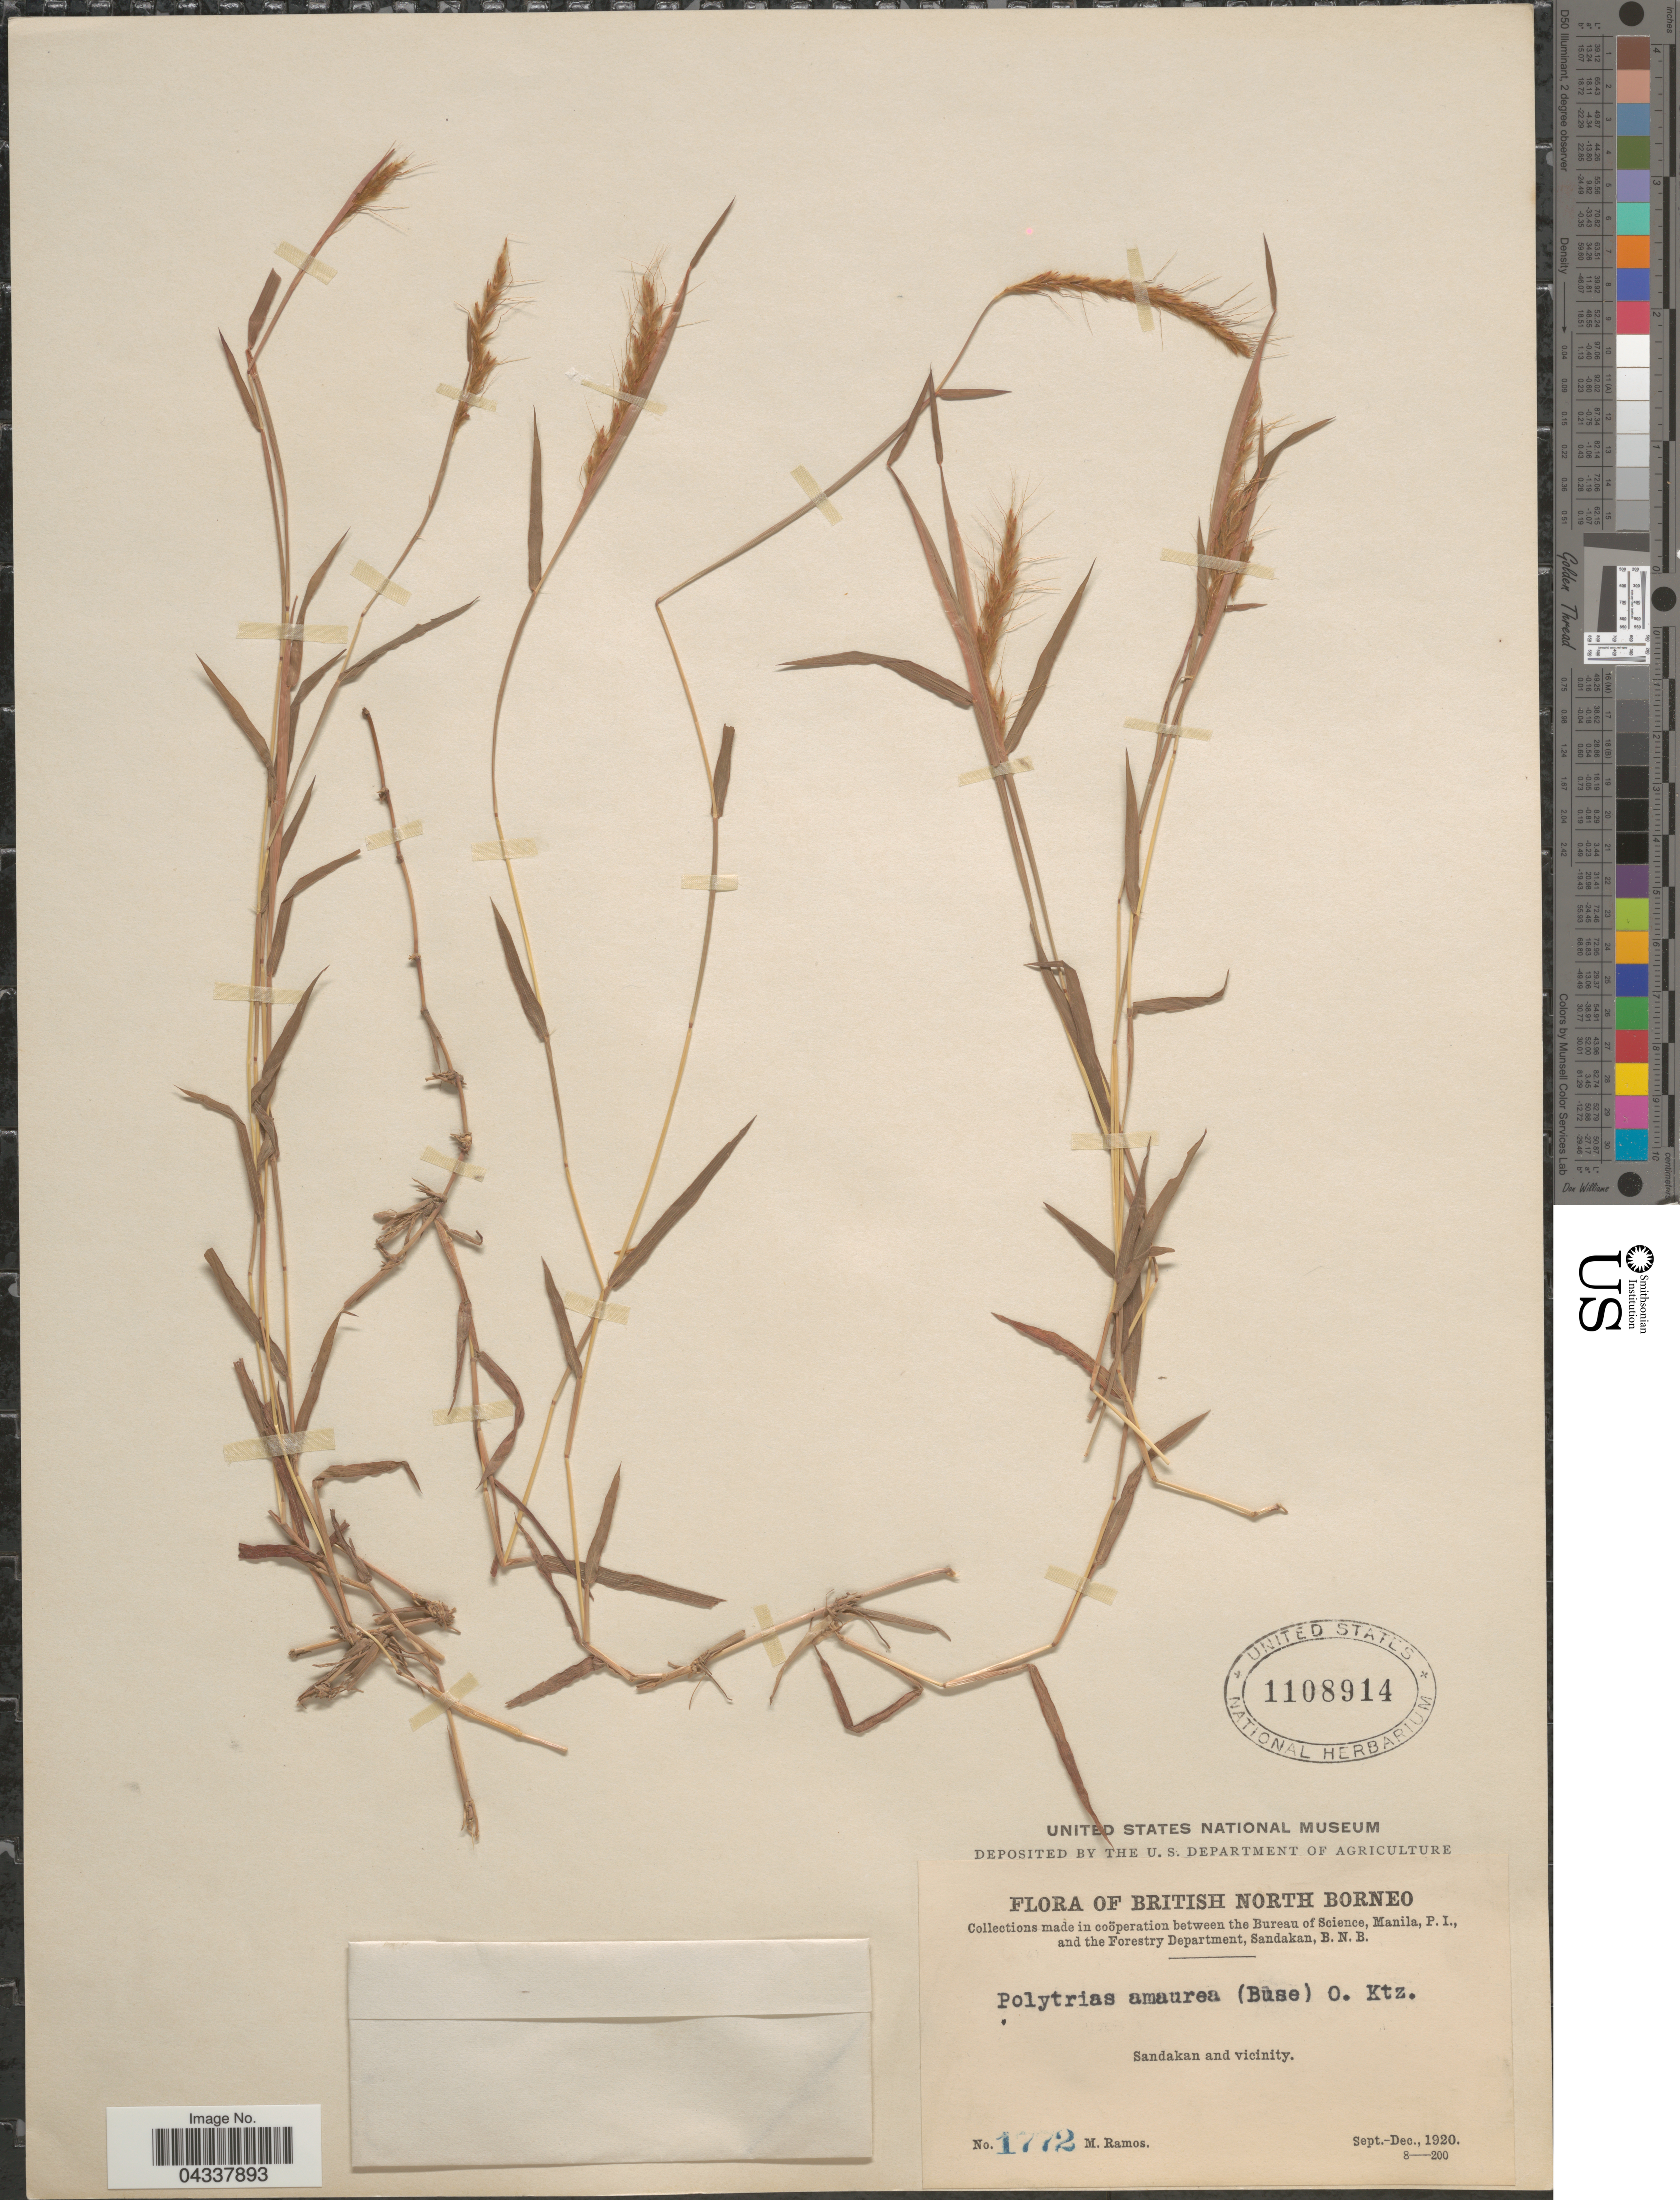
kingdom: Plantae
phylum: Tracheophyta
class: Liliopsida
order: Poales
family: Poaceae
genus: Polytrias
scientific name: Polytrias indica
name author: (Houtt.) Veldkamp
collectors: M. Ramos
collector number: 1772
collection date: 1920-09/1920-12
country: Malaysia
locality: British North Borneo. Sandakan and vicinity.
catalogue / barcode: US 1108914